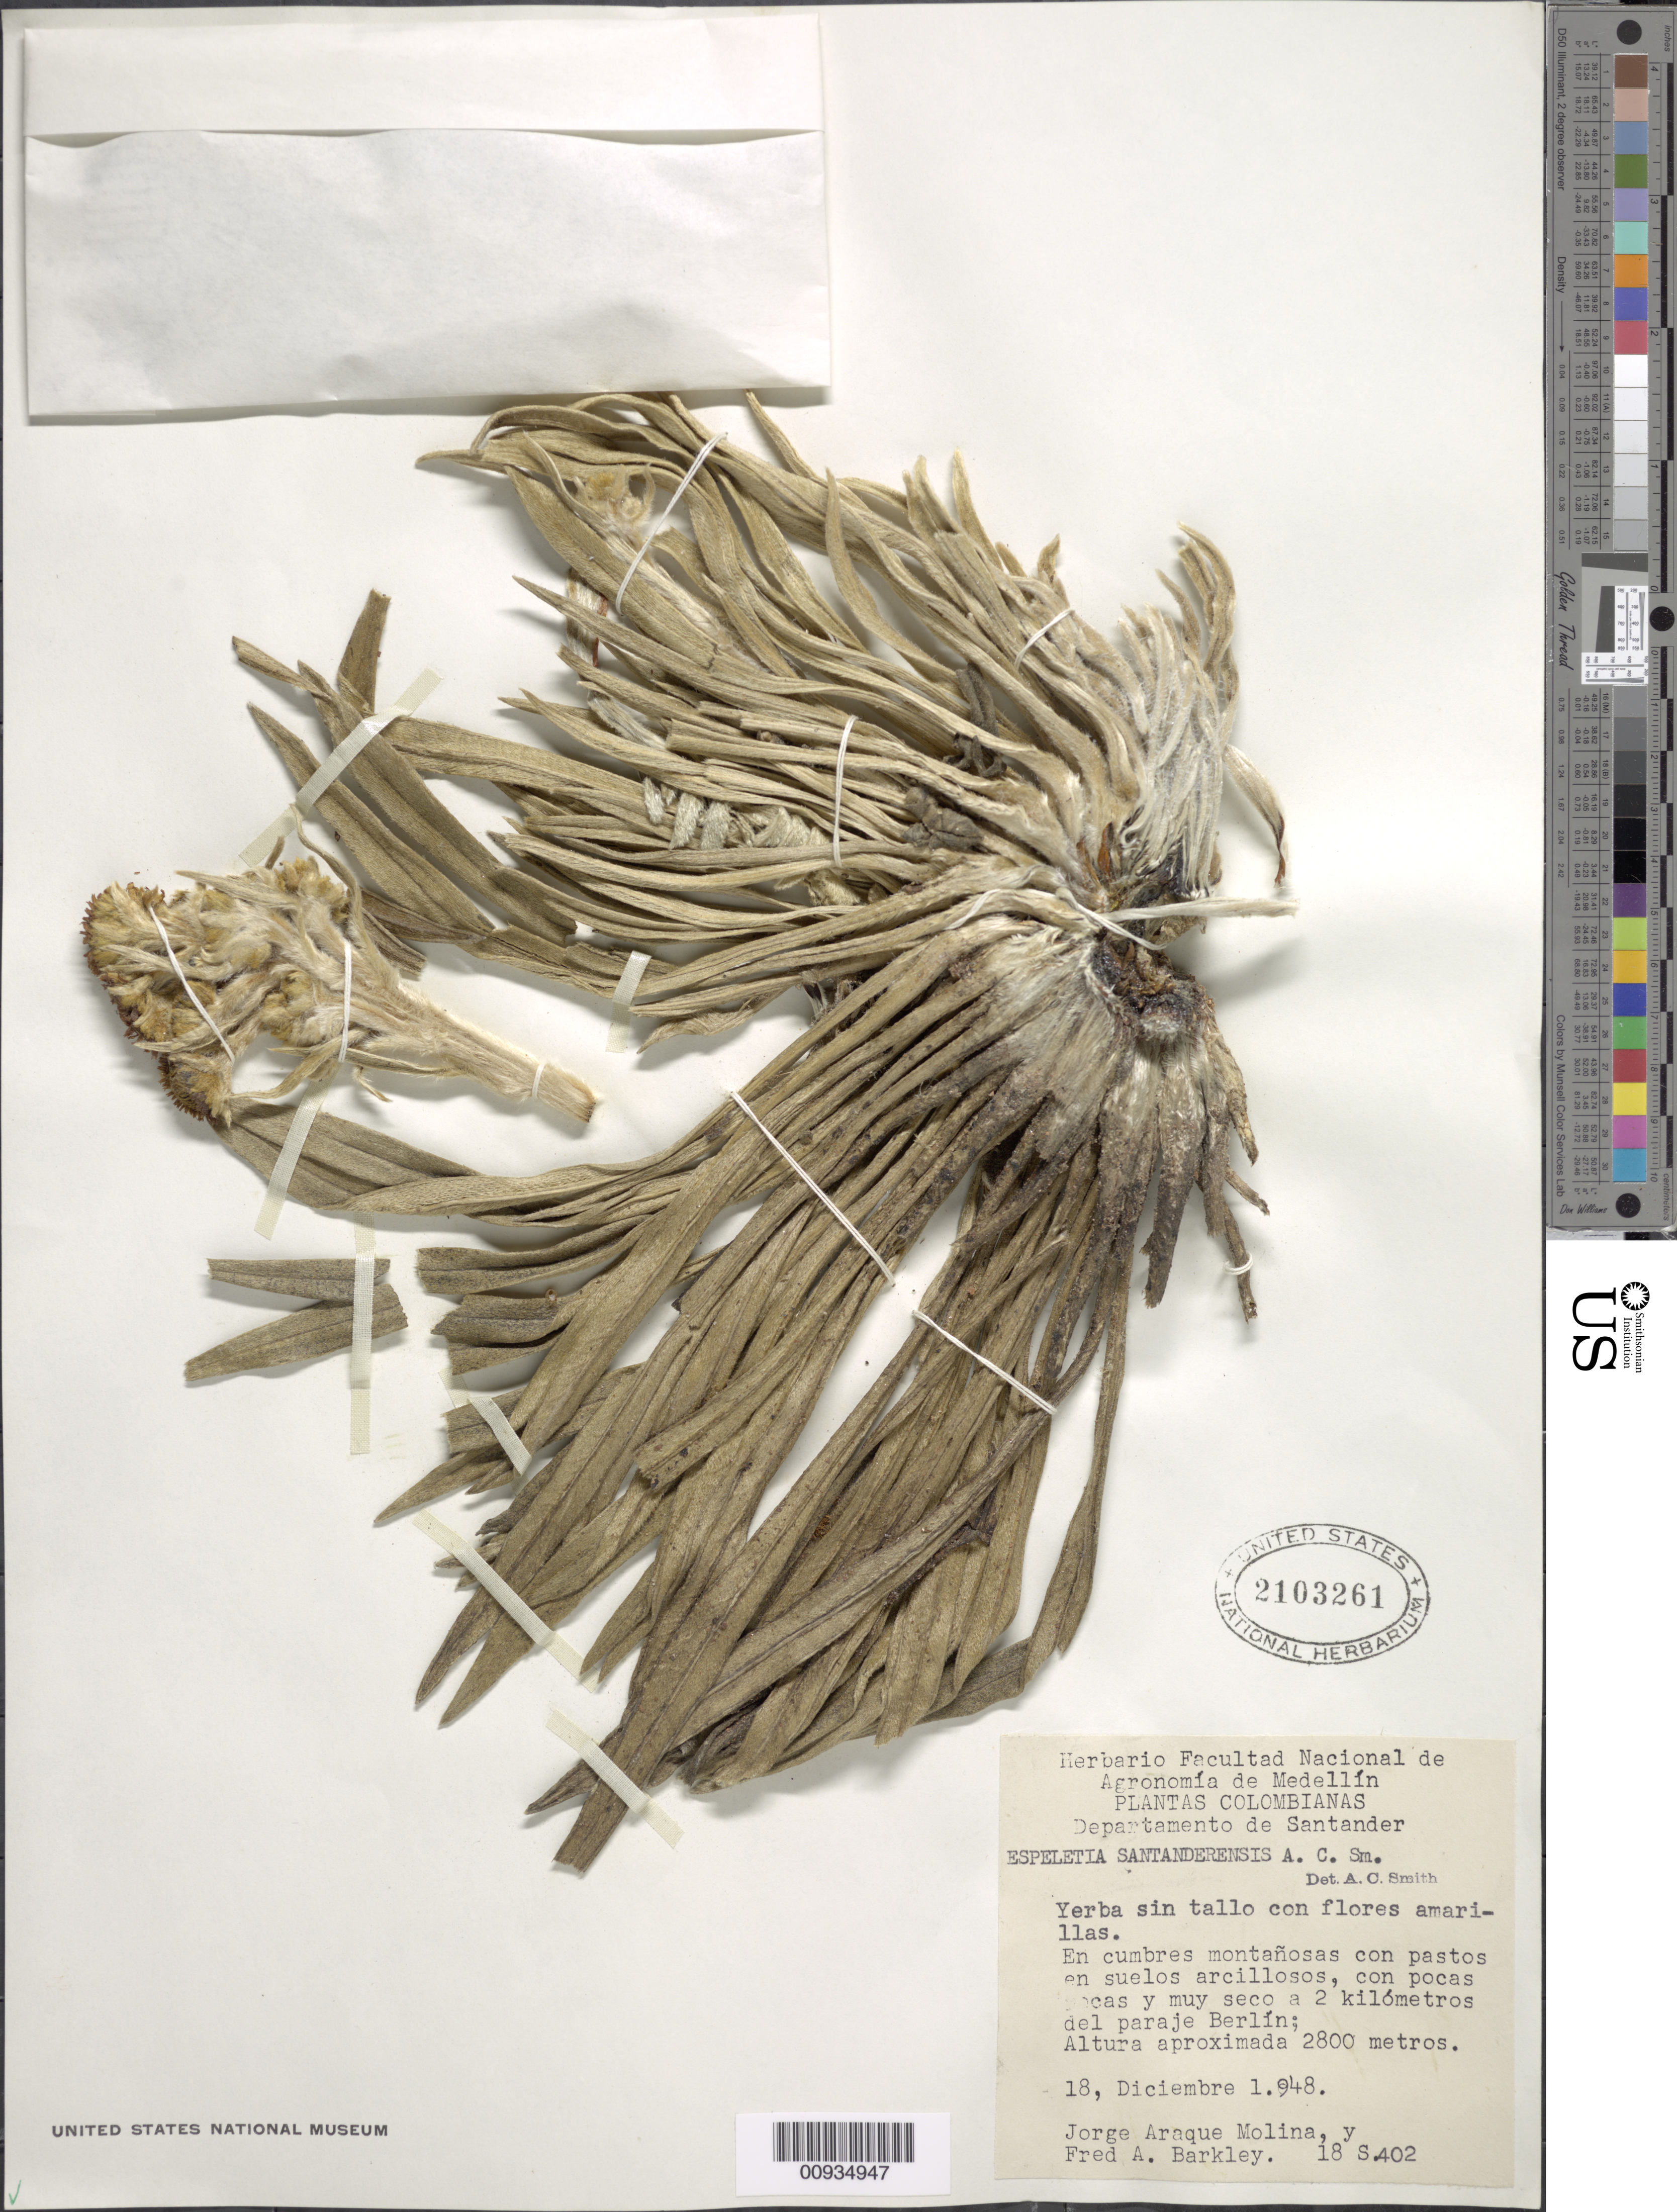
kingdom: Plantae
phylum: Tracheophyta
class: Magnoliopsida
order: Asterales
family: Asteraceae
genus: Espeletiopsis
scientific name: Espeletiopsis santanderensis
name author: (A.C. Sm.) Cuatrec.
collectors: J. Araque Molina & F. A. Barkley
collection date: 1948-12-18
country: Colombia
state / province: Santander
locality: En cumbres montañosas con pastos en suelos arcillosos, con pocas rocas y muy seco a 2 km del paraje Berlín.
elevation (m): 2800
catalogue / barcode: US 2103261